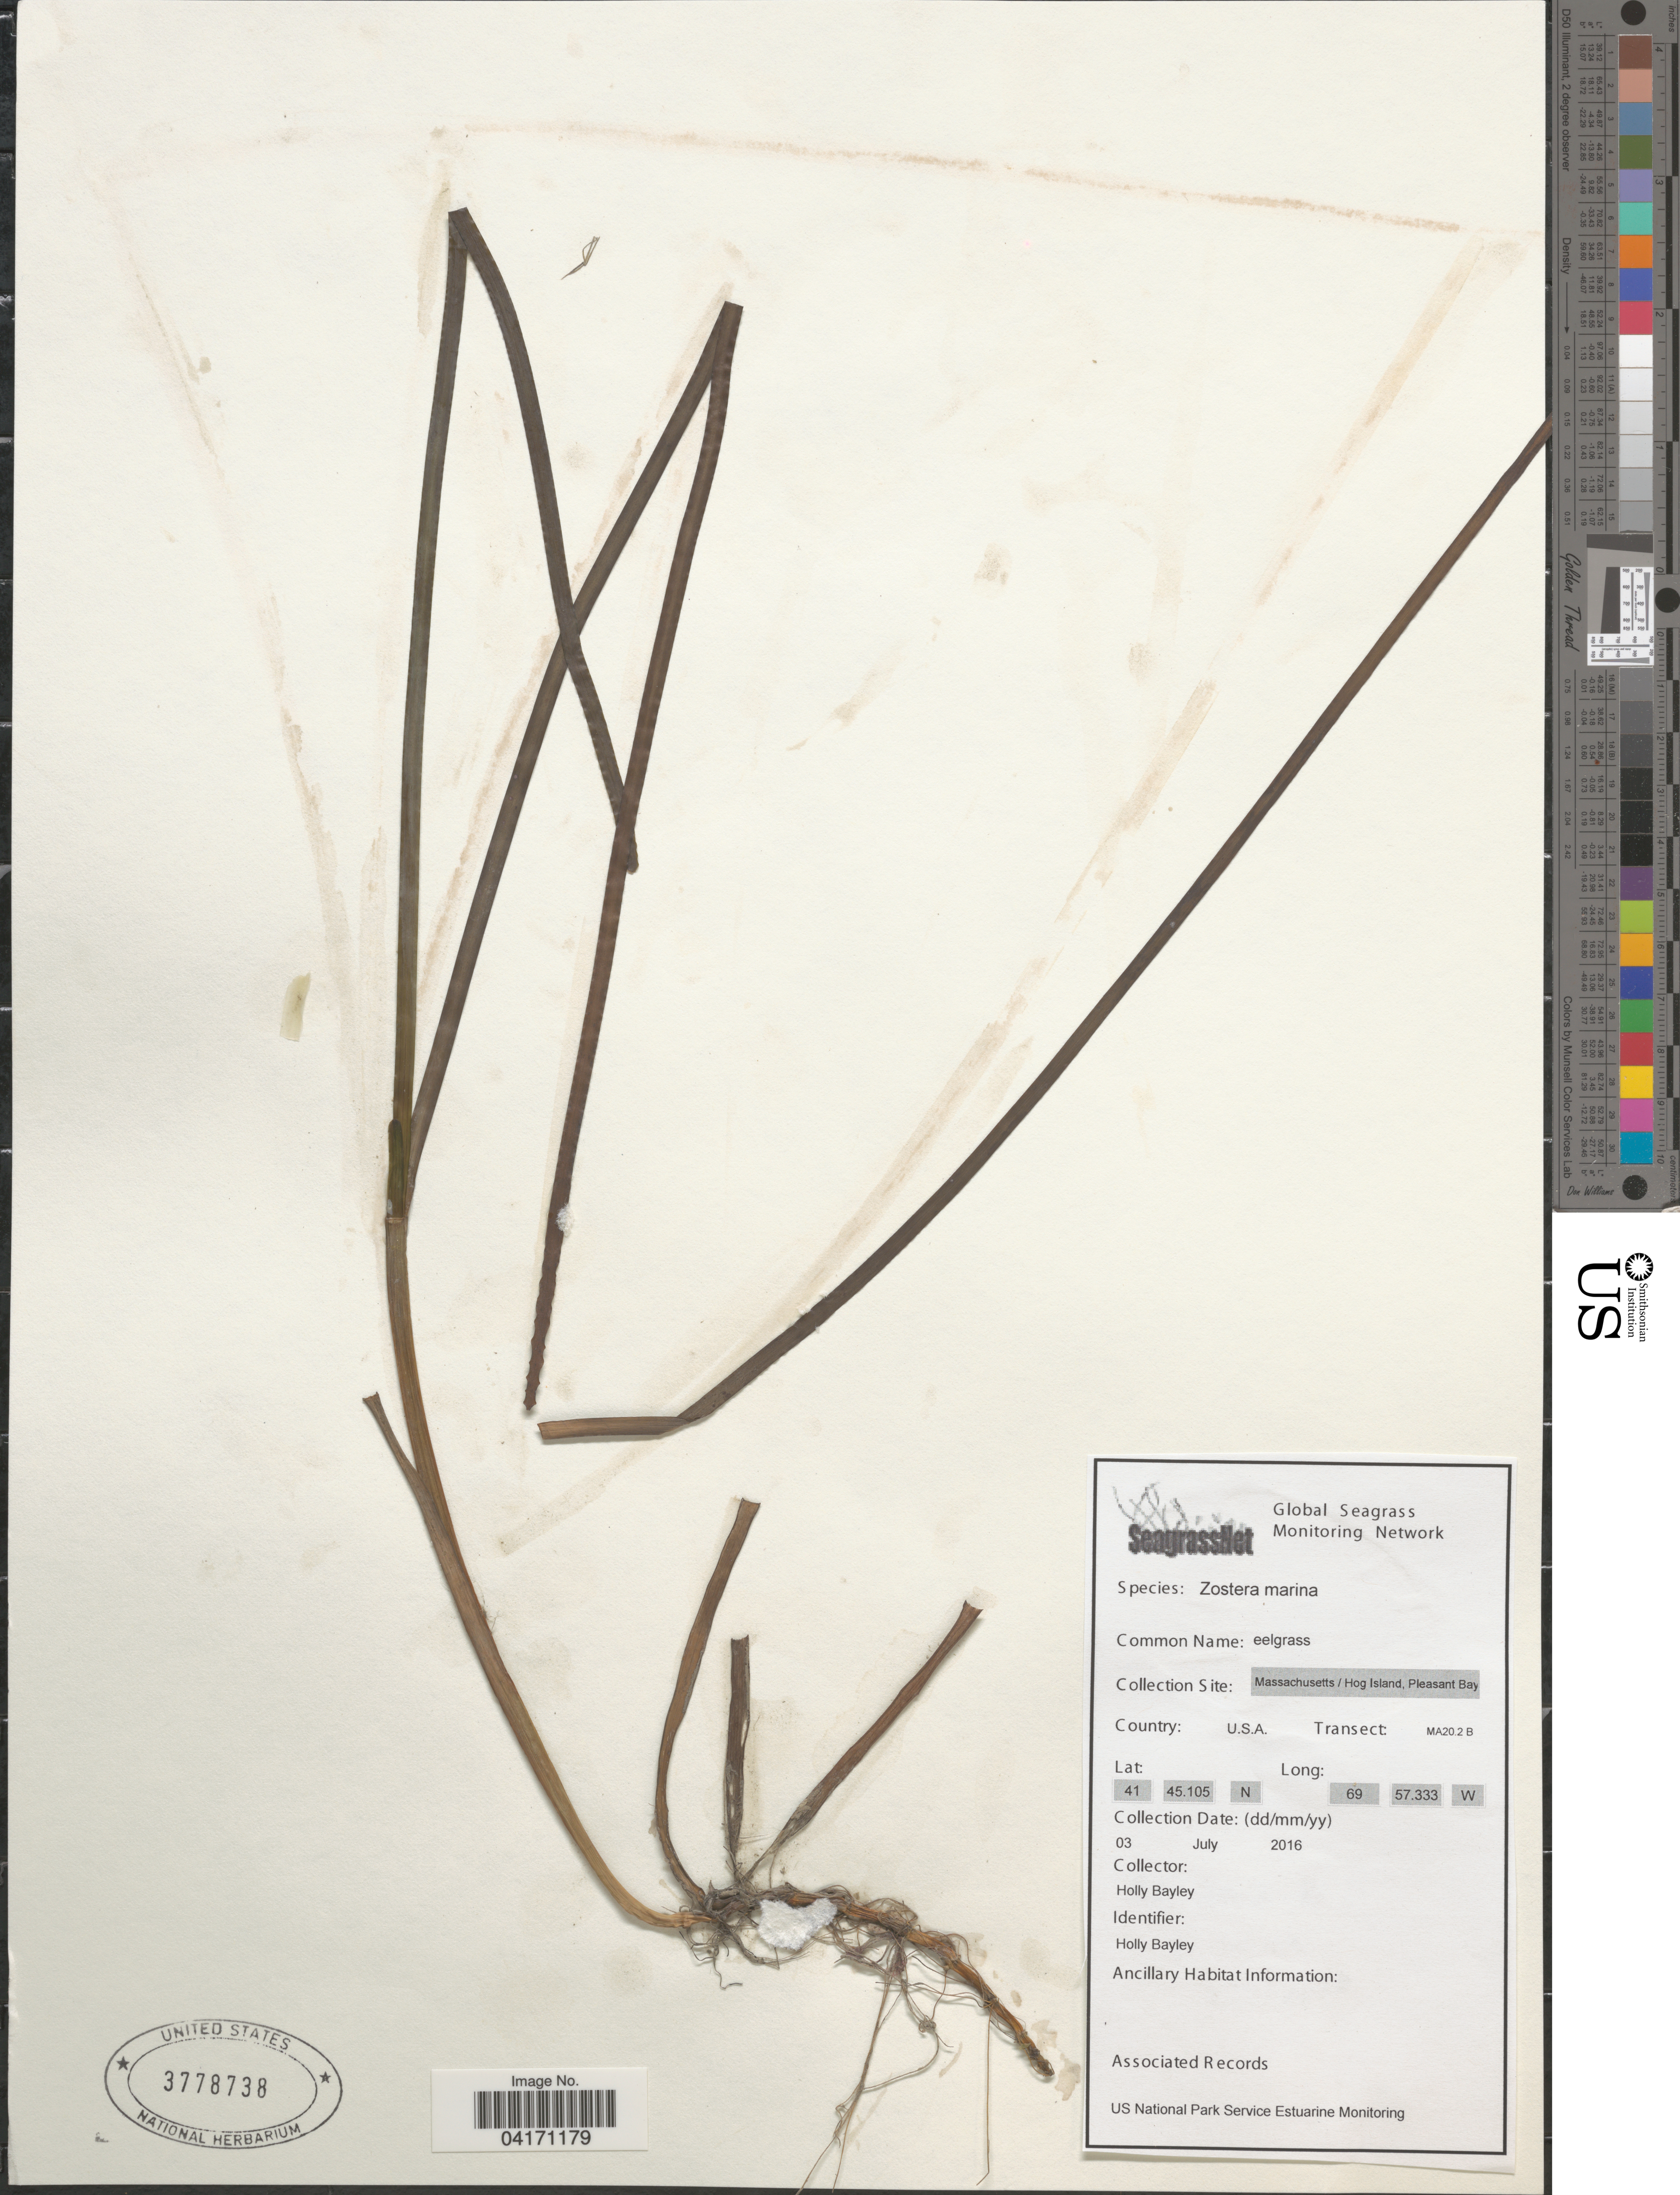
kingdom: Plantae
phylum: Tracheophyta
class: Liliopsida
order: Alismatales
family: Zosteraceae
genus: Zostera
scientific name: Zostera marina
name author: L.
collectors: H. Bayley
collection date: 2016-07-03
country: United States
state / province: Massachusetts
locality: Hog Island, Pleasant Bay. Transect: MA20.2 B.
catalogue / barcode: US 3778738